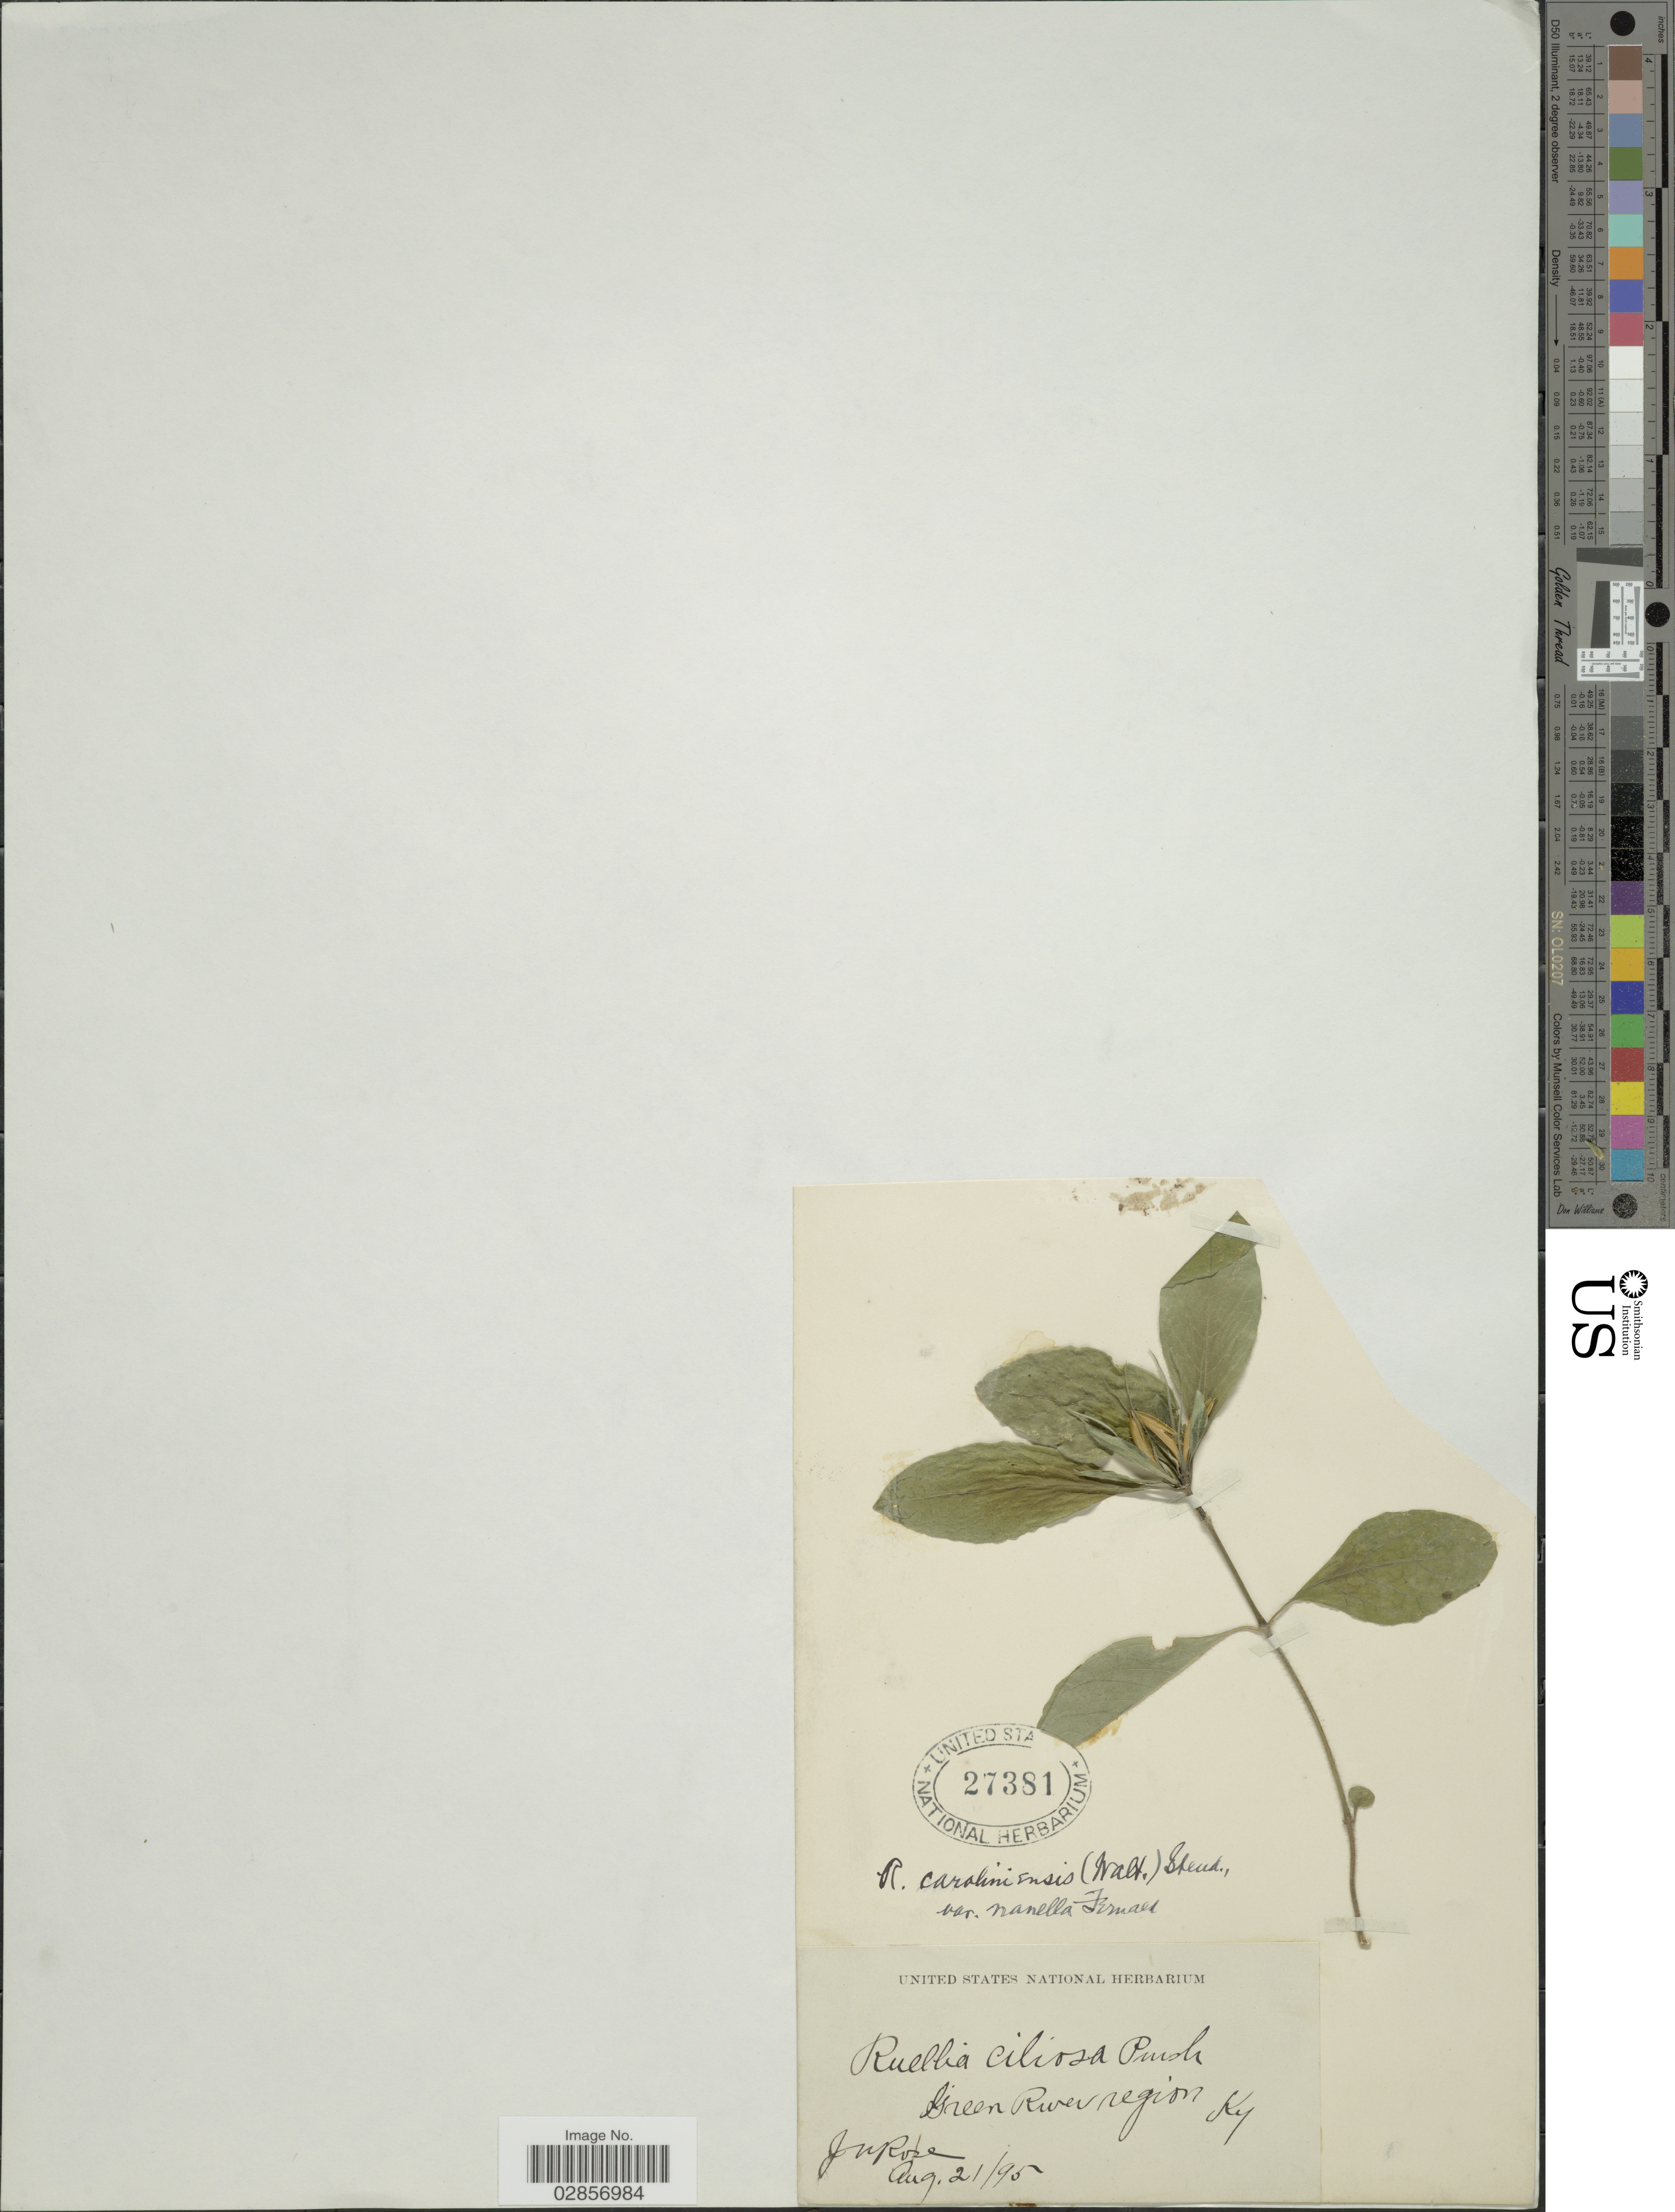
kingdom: Plantae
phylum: Tracheophyta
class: Magnoliopsida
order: Lamiales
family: Acanthaceae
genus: Ruellia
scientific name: Ruellia caroliniensis var. nanella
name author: Fernald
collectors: J. N. Rose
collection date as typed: Transcribed d/m/y: 21/8/95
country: United States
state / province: Kentucky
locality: Green River region, Ky.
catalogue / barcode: US 27381